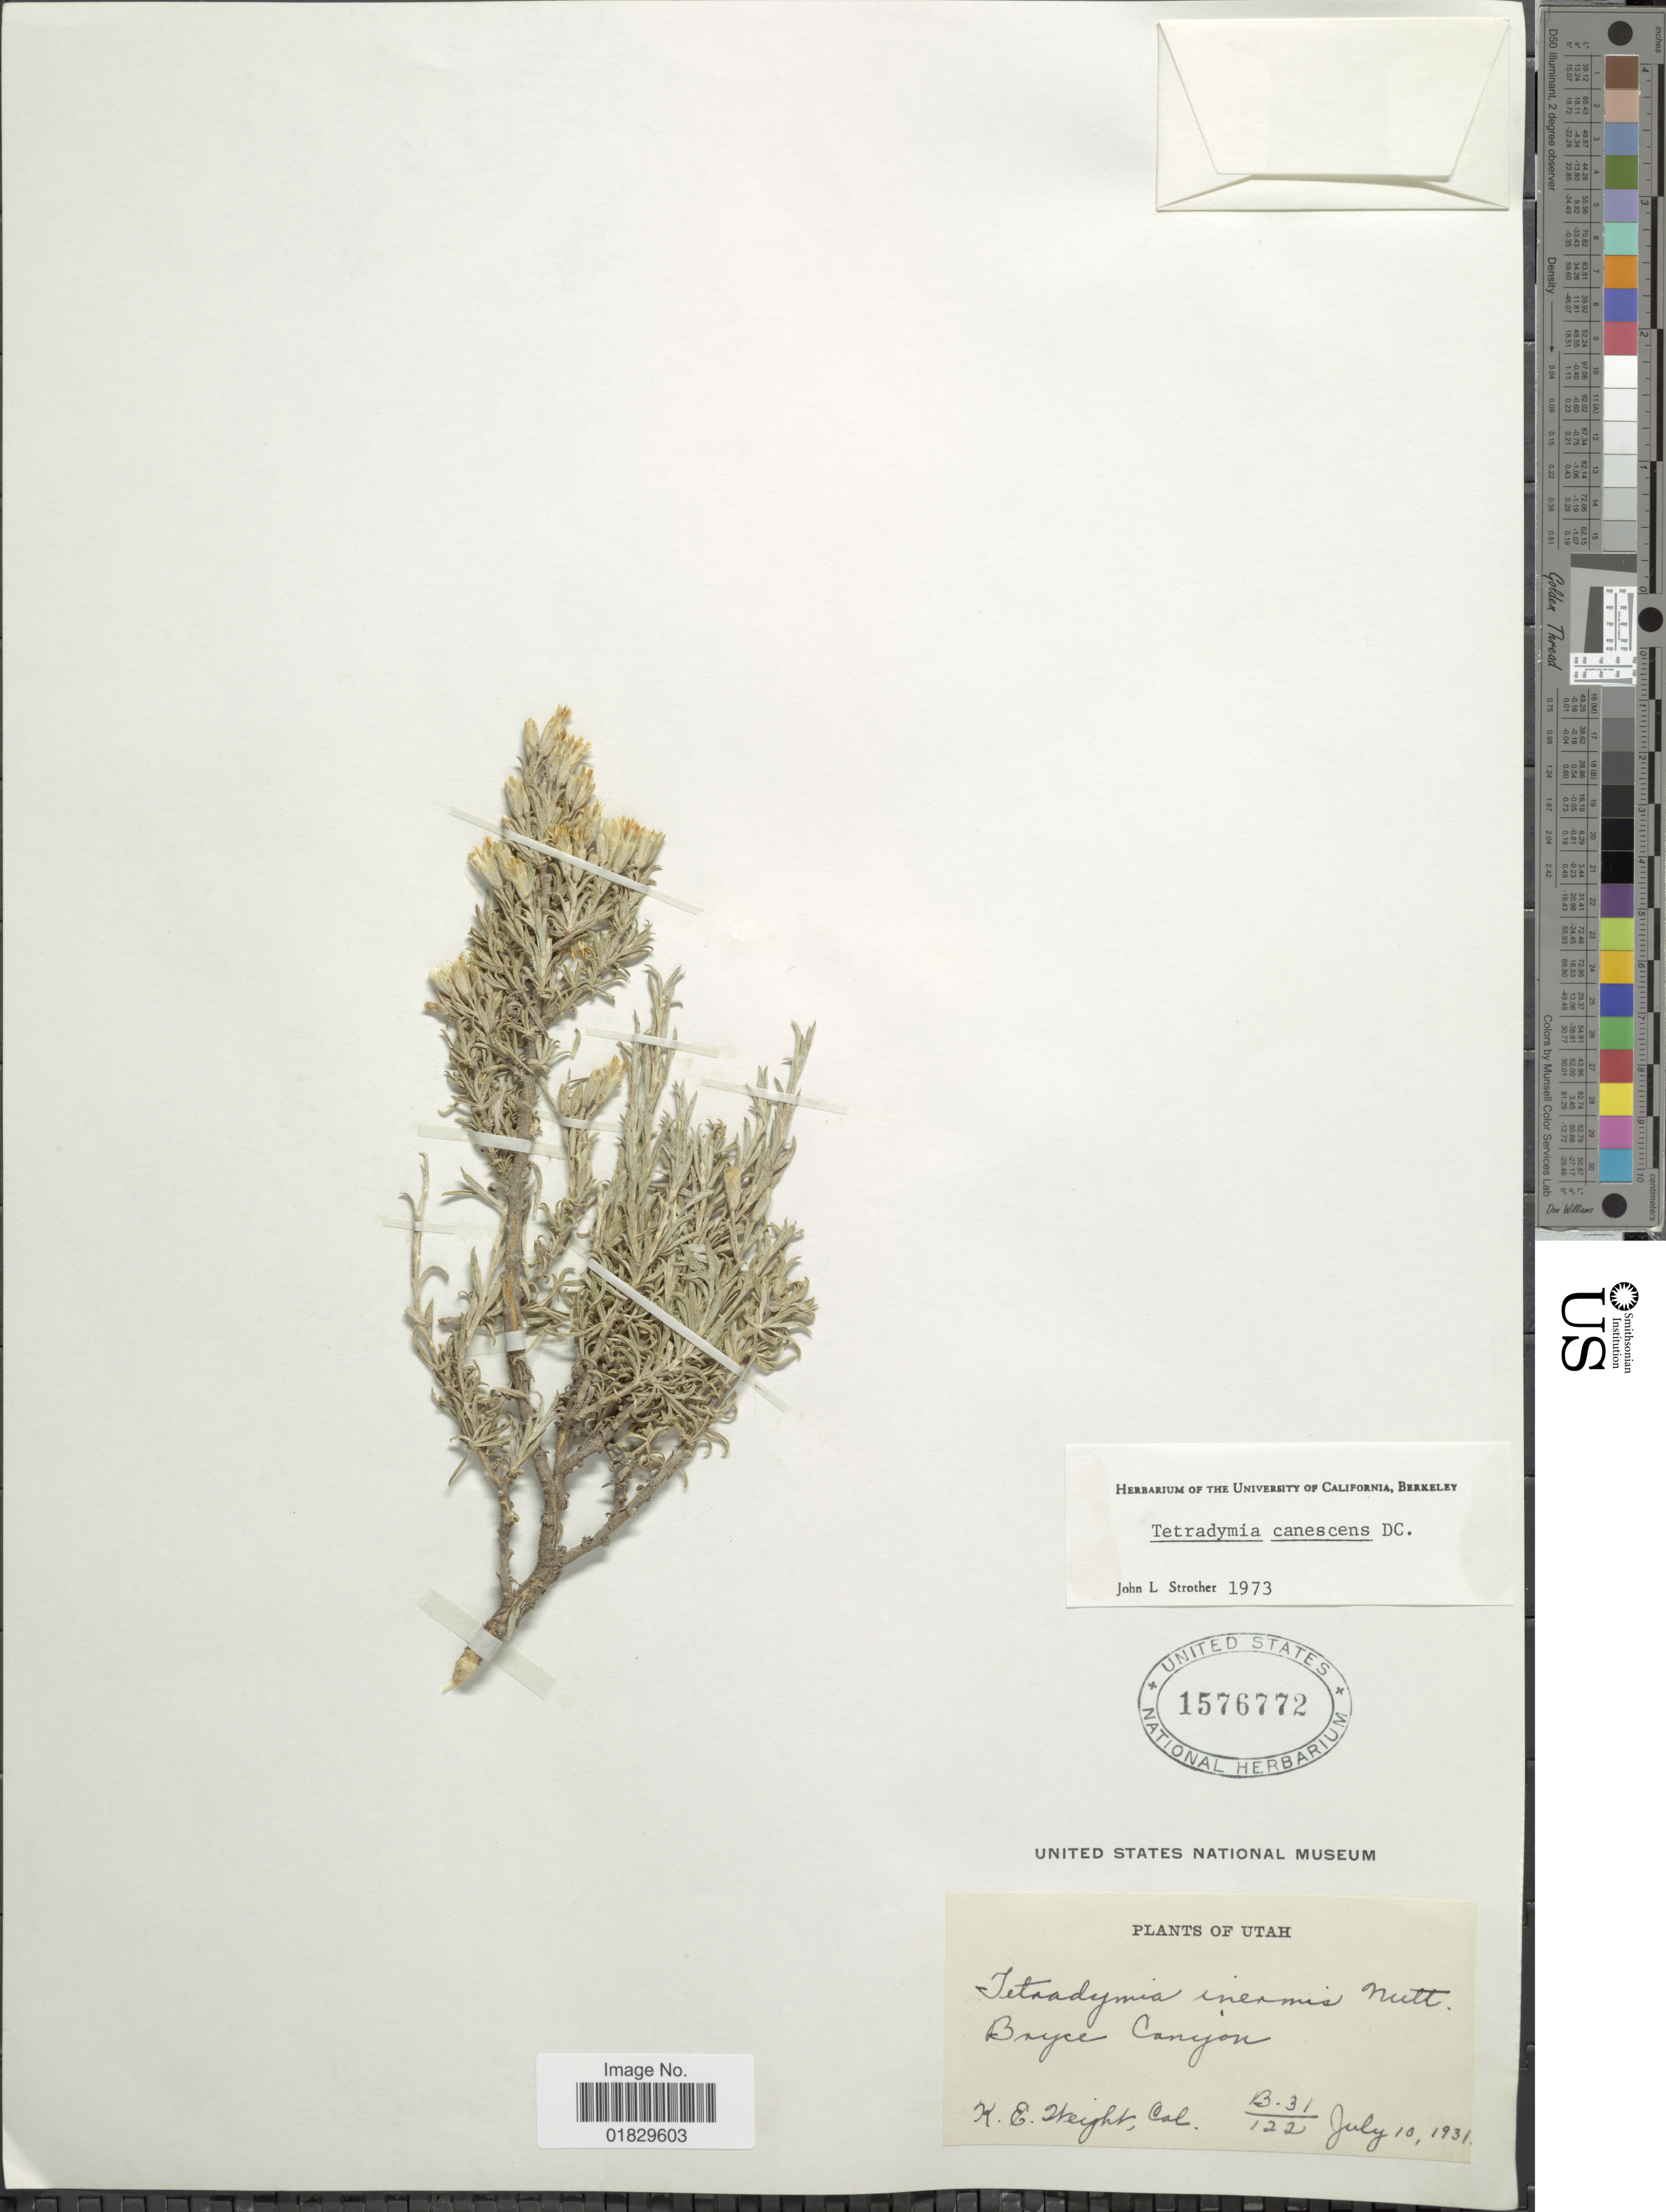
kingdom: Plantae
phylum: Tracheophyta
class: Magnoliopsida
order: Asterales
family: Asteraceae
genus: Tetradymia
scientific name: Tetradymia canescens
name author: DC.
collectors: K. Weight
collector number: B-31/122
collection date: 1931-07-10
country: United States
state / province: Utah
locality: Bryce Canyon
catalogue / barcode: US 1576772